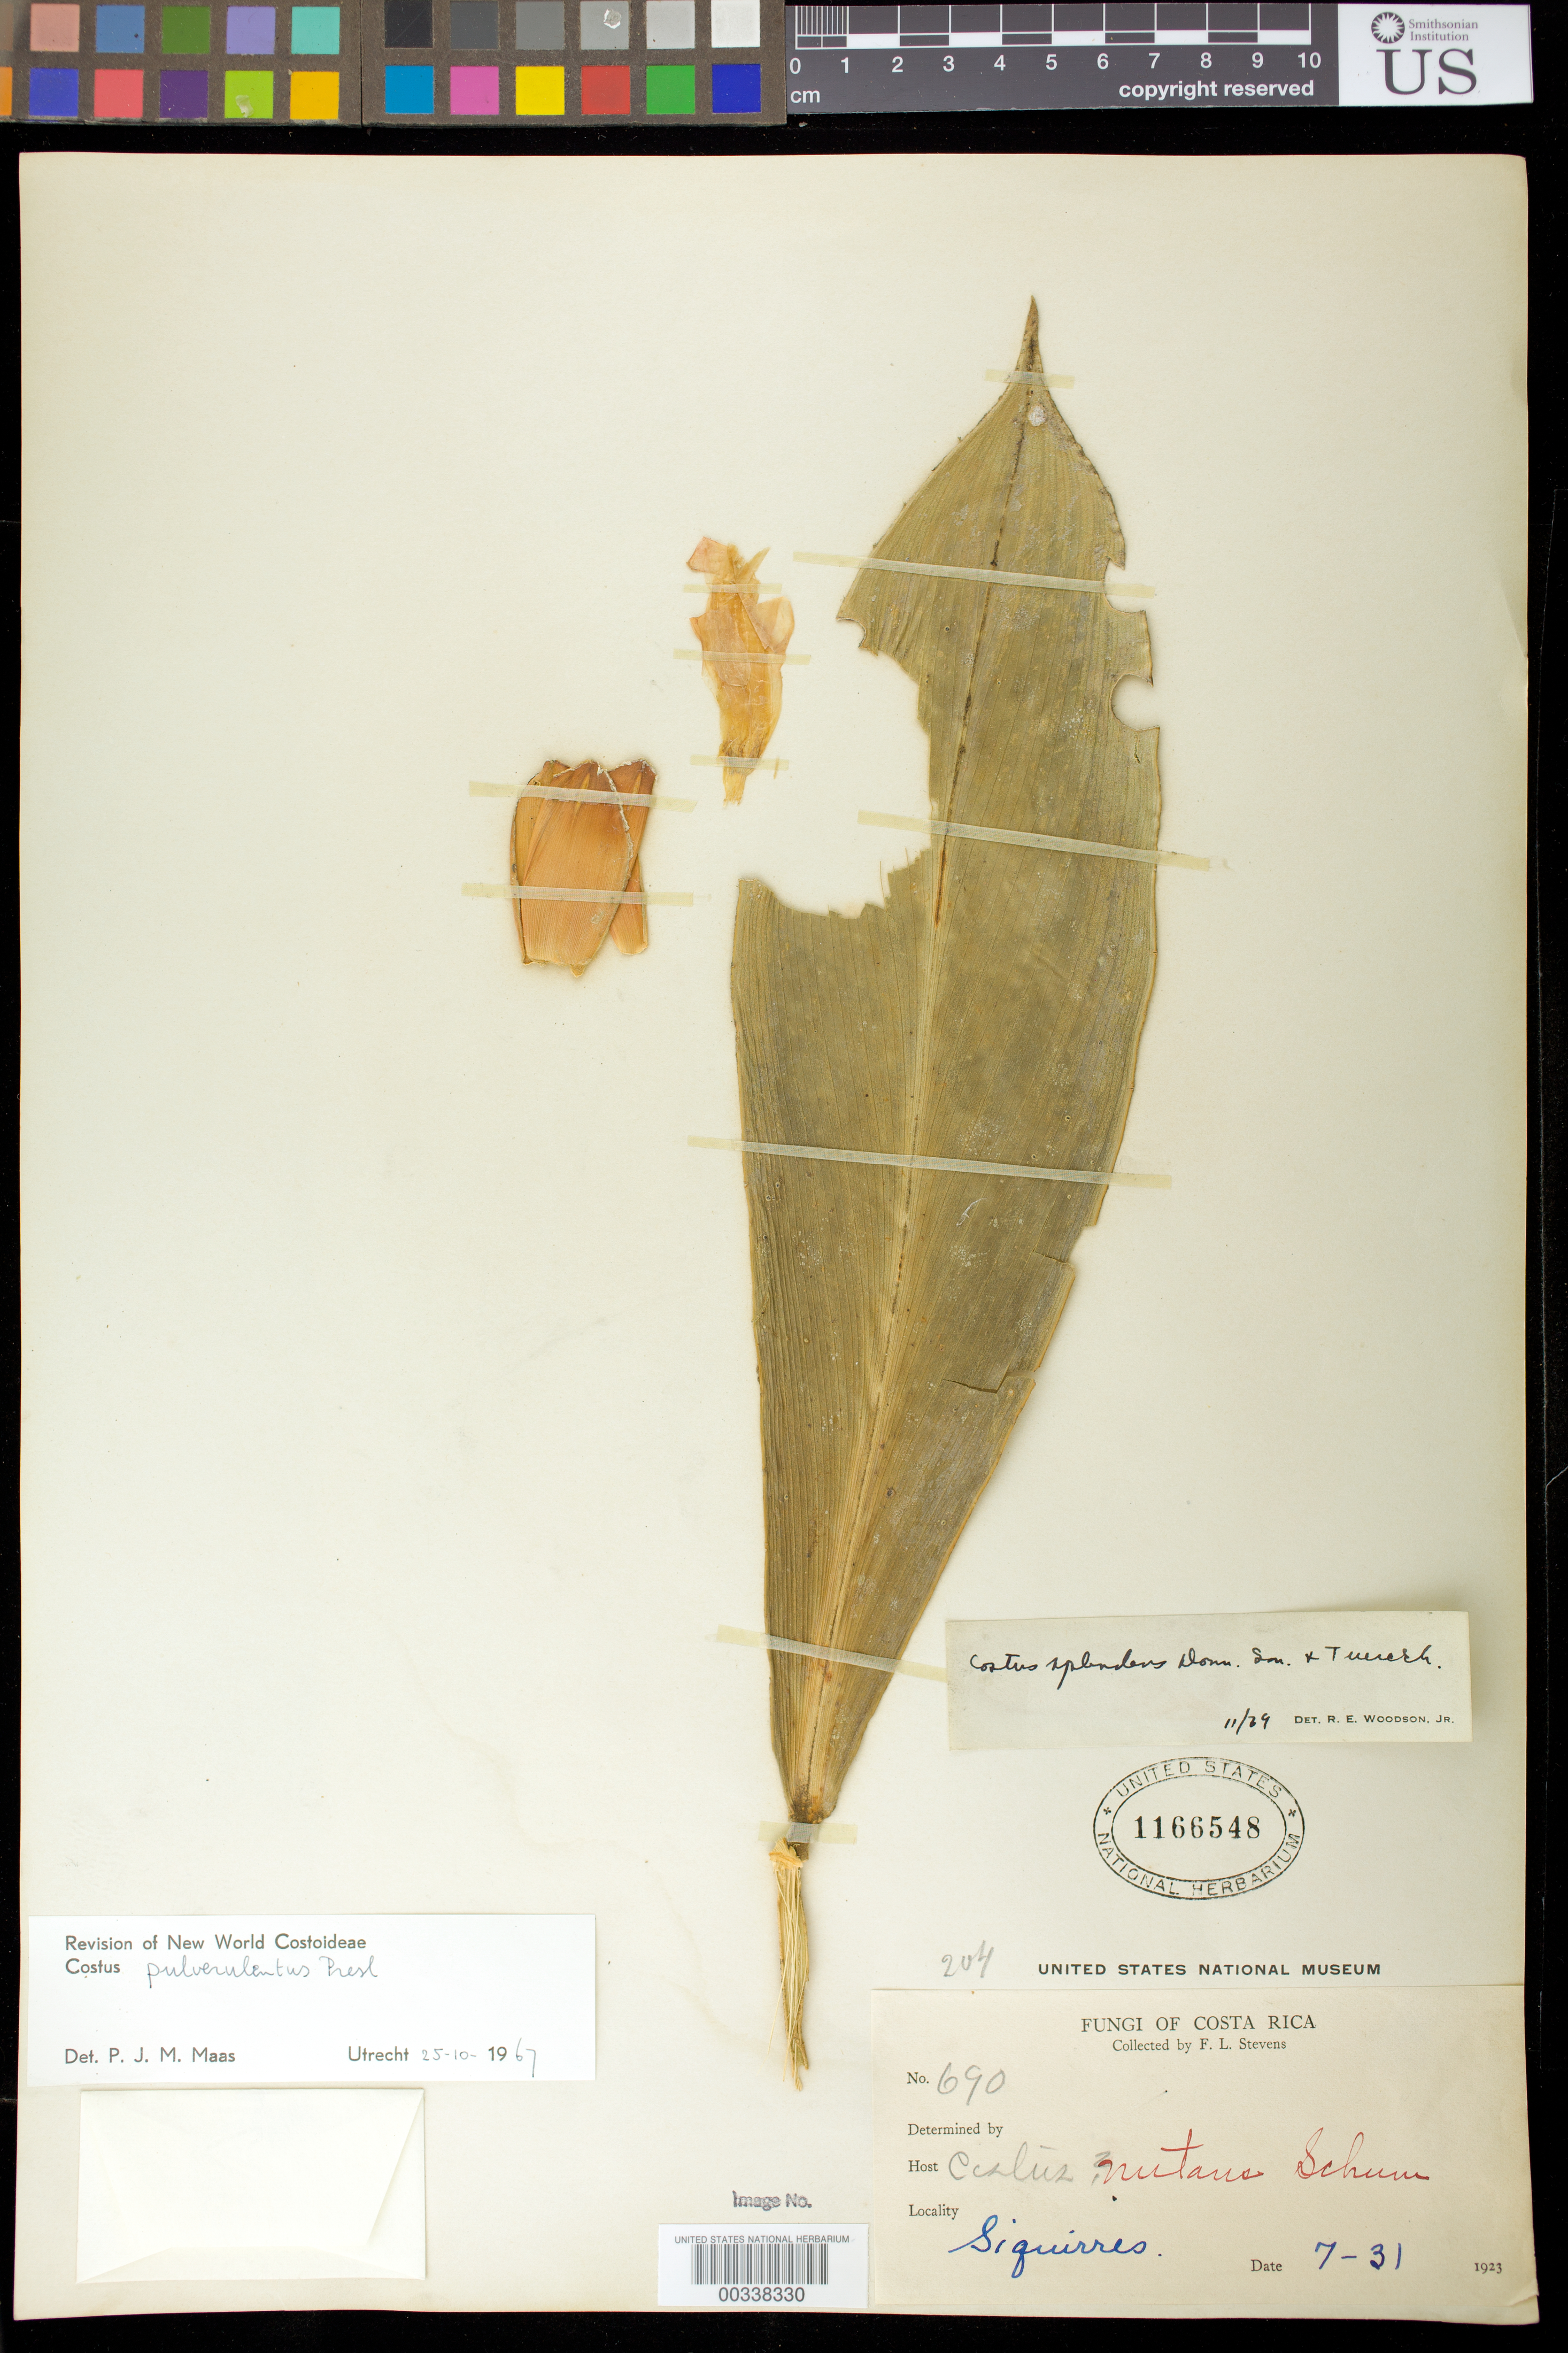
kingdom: Plantae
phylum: Tracheophyta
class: Liliopsida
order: Zingiberales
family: Costaceae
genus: Costus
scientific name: Costus pulverulentus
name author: C. Presl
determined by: Maas, Paul J. M.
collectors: F. L. Stevens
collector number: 690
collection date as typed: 31 Jul 1923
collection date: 1923-07-31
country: Costa Rica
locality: Siquirres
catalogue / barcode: US 1166548